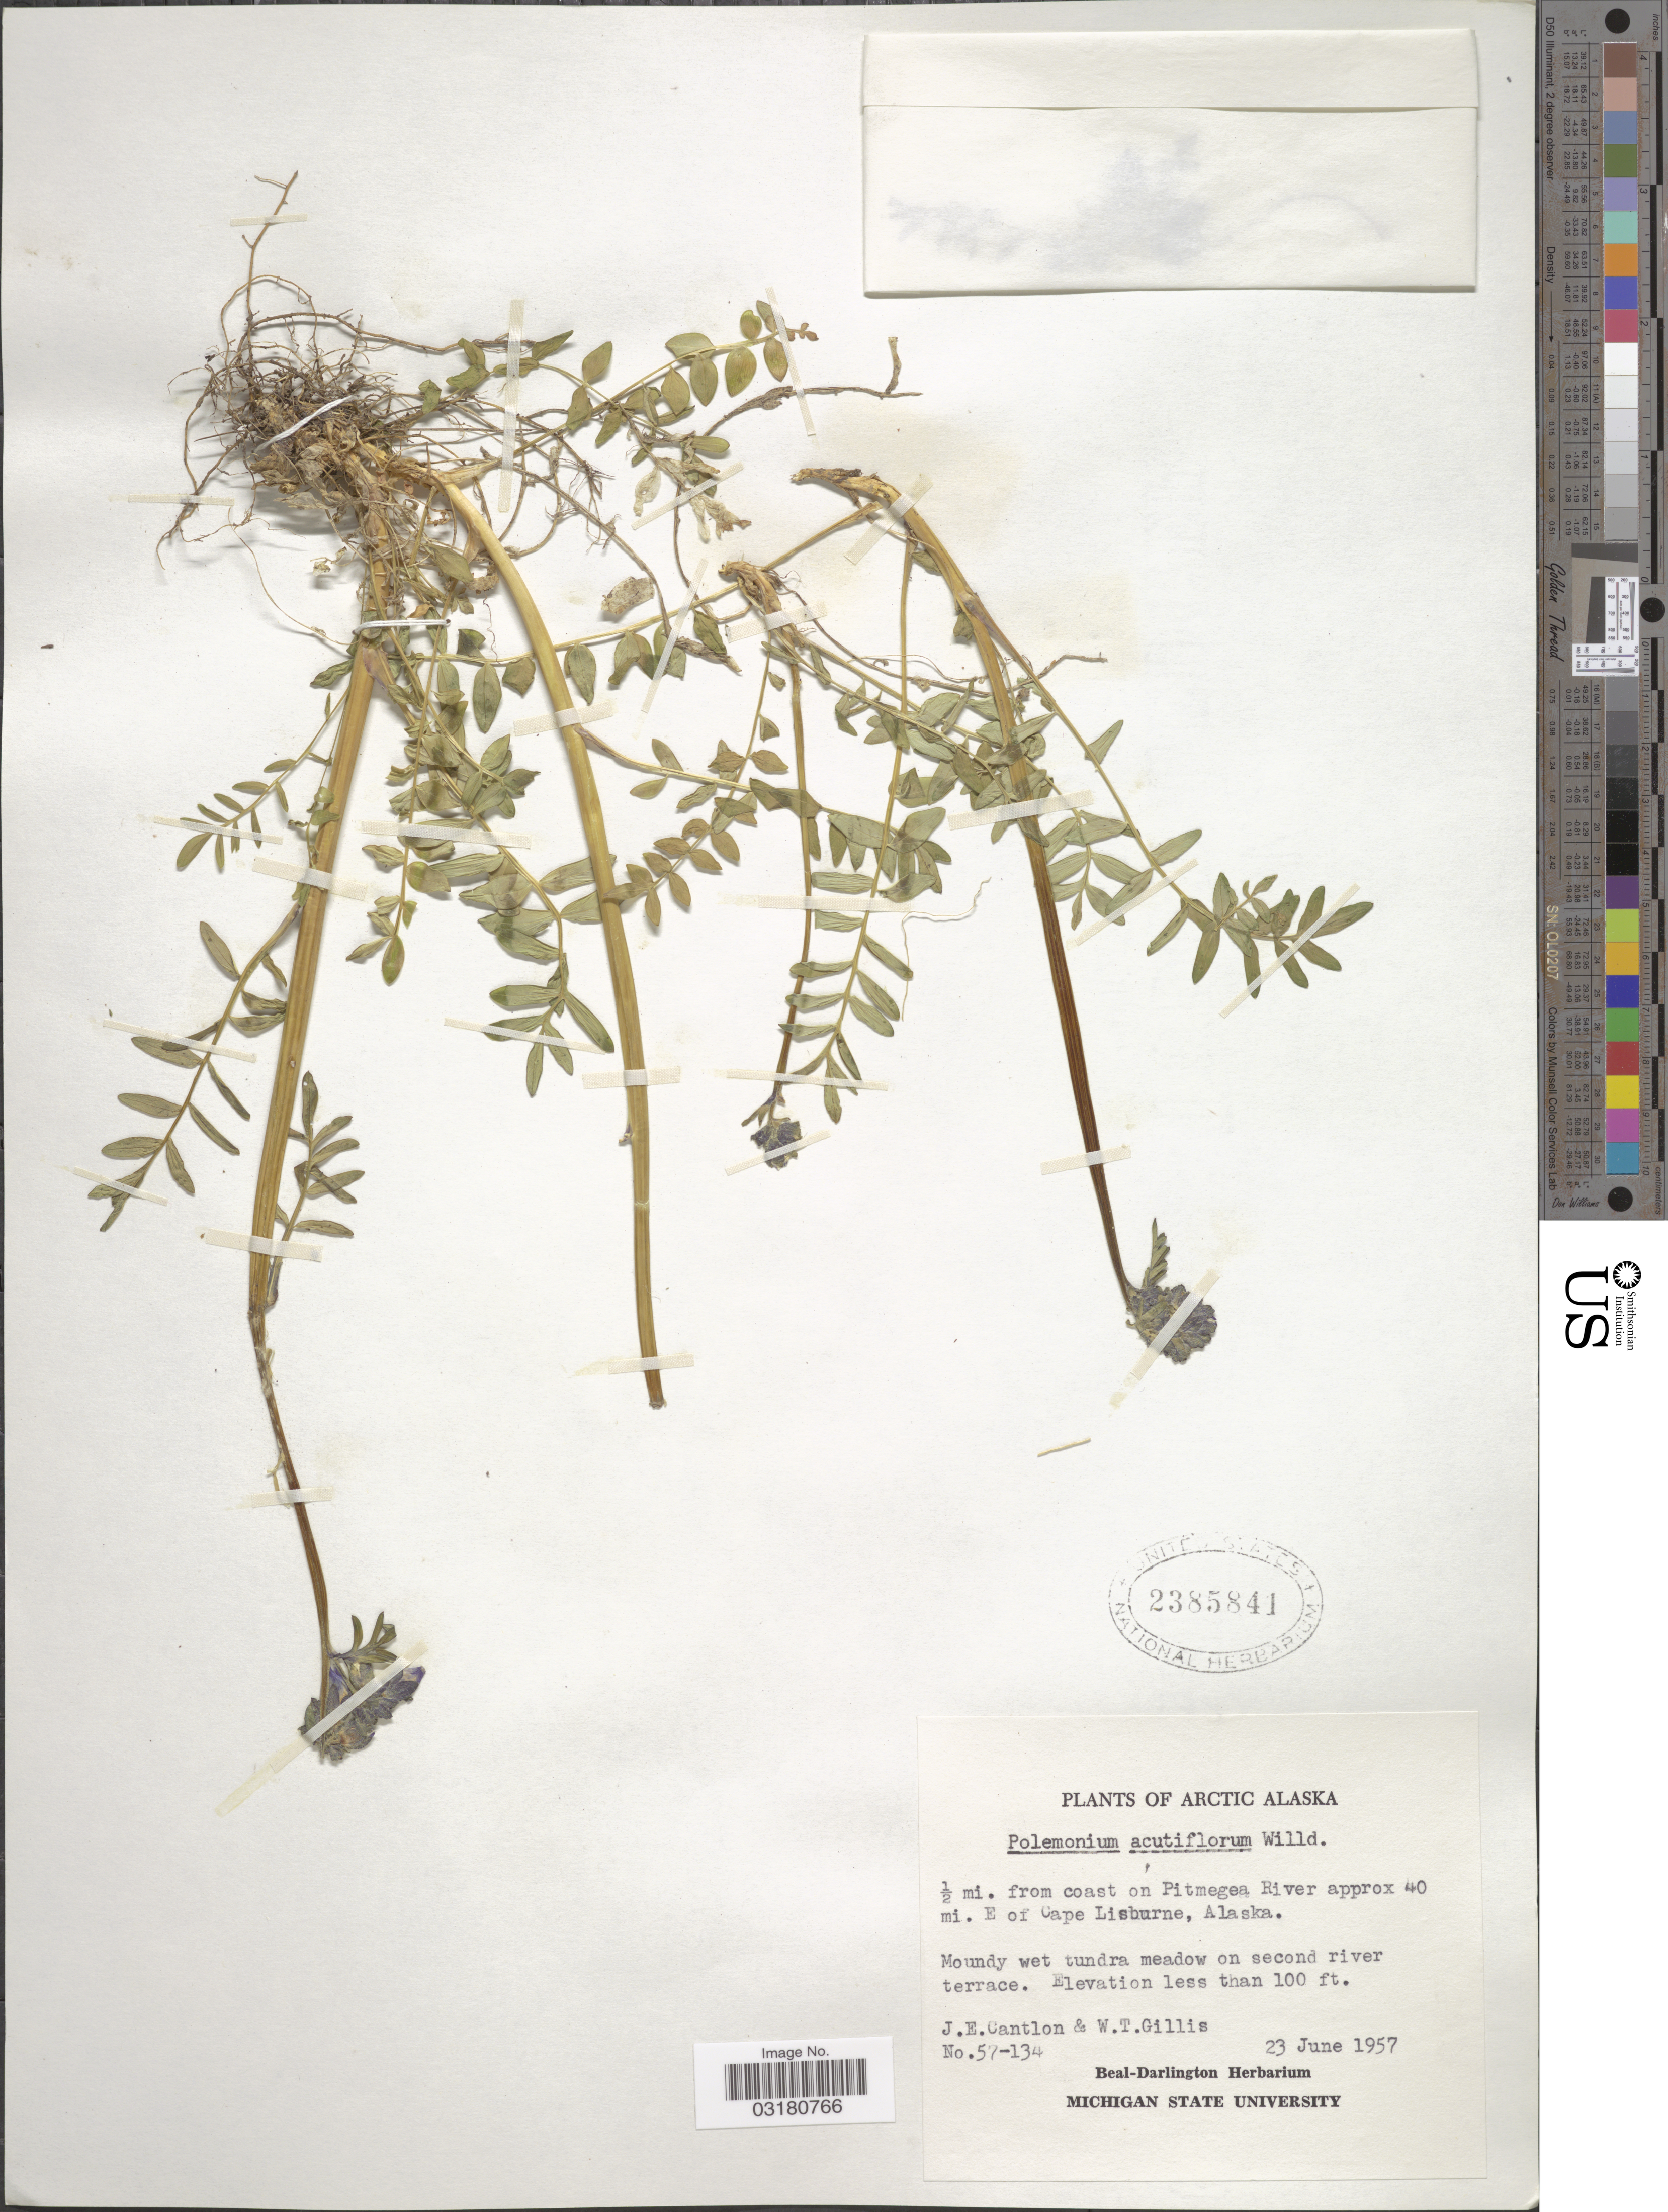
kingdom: Plantae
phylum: Tracheophyta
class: Magnoliopsida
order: Ericales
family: Polemoniaceae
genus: Polemonium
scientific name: Polemonium acutiflorum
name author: Willd. ex Roem. & Schult.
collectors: J. Cantlon & W. T. Gillis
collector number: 57-134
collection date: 1957-06-23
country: United States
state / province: Alaska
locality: Arctic Alaska. ½ mi. from coast on Pitmegea River approx 40 mi. E of Cape Lisburne.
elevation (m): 30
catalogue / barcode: US 2385841